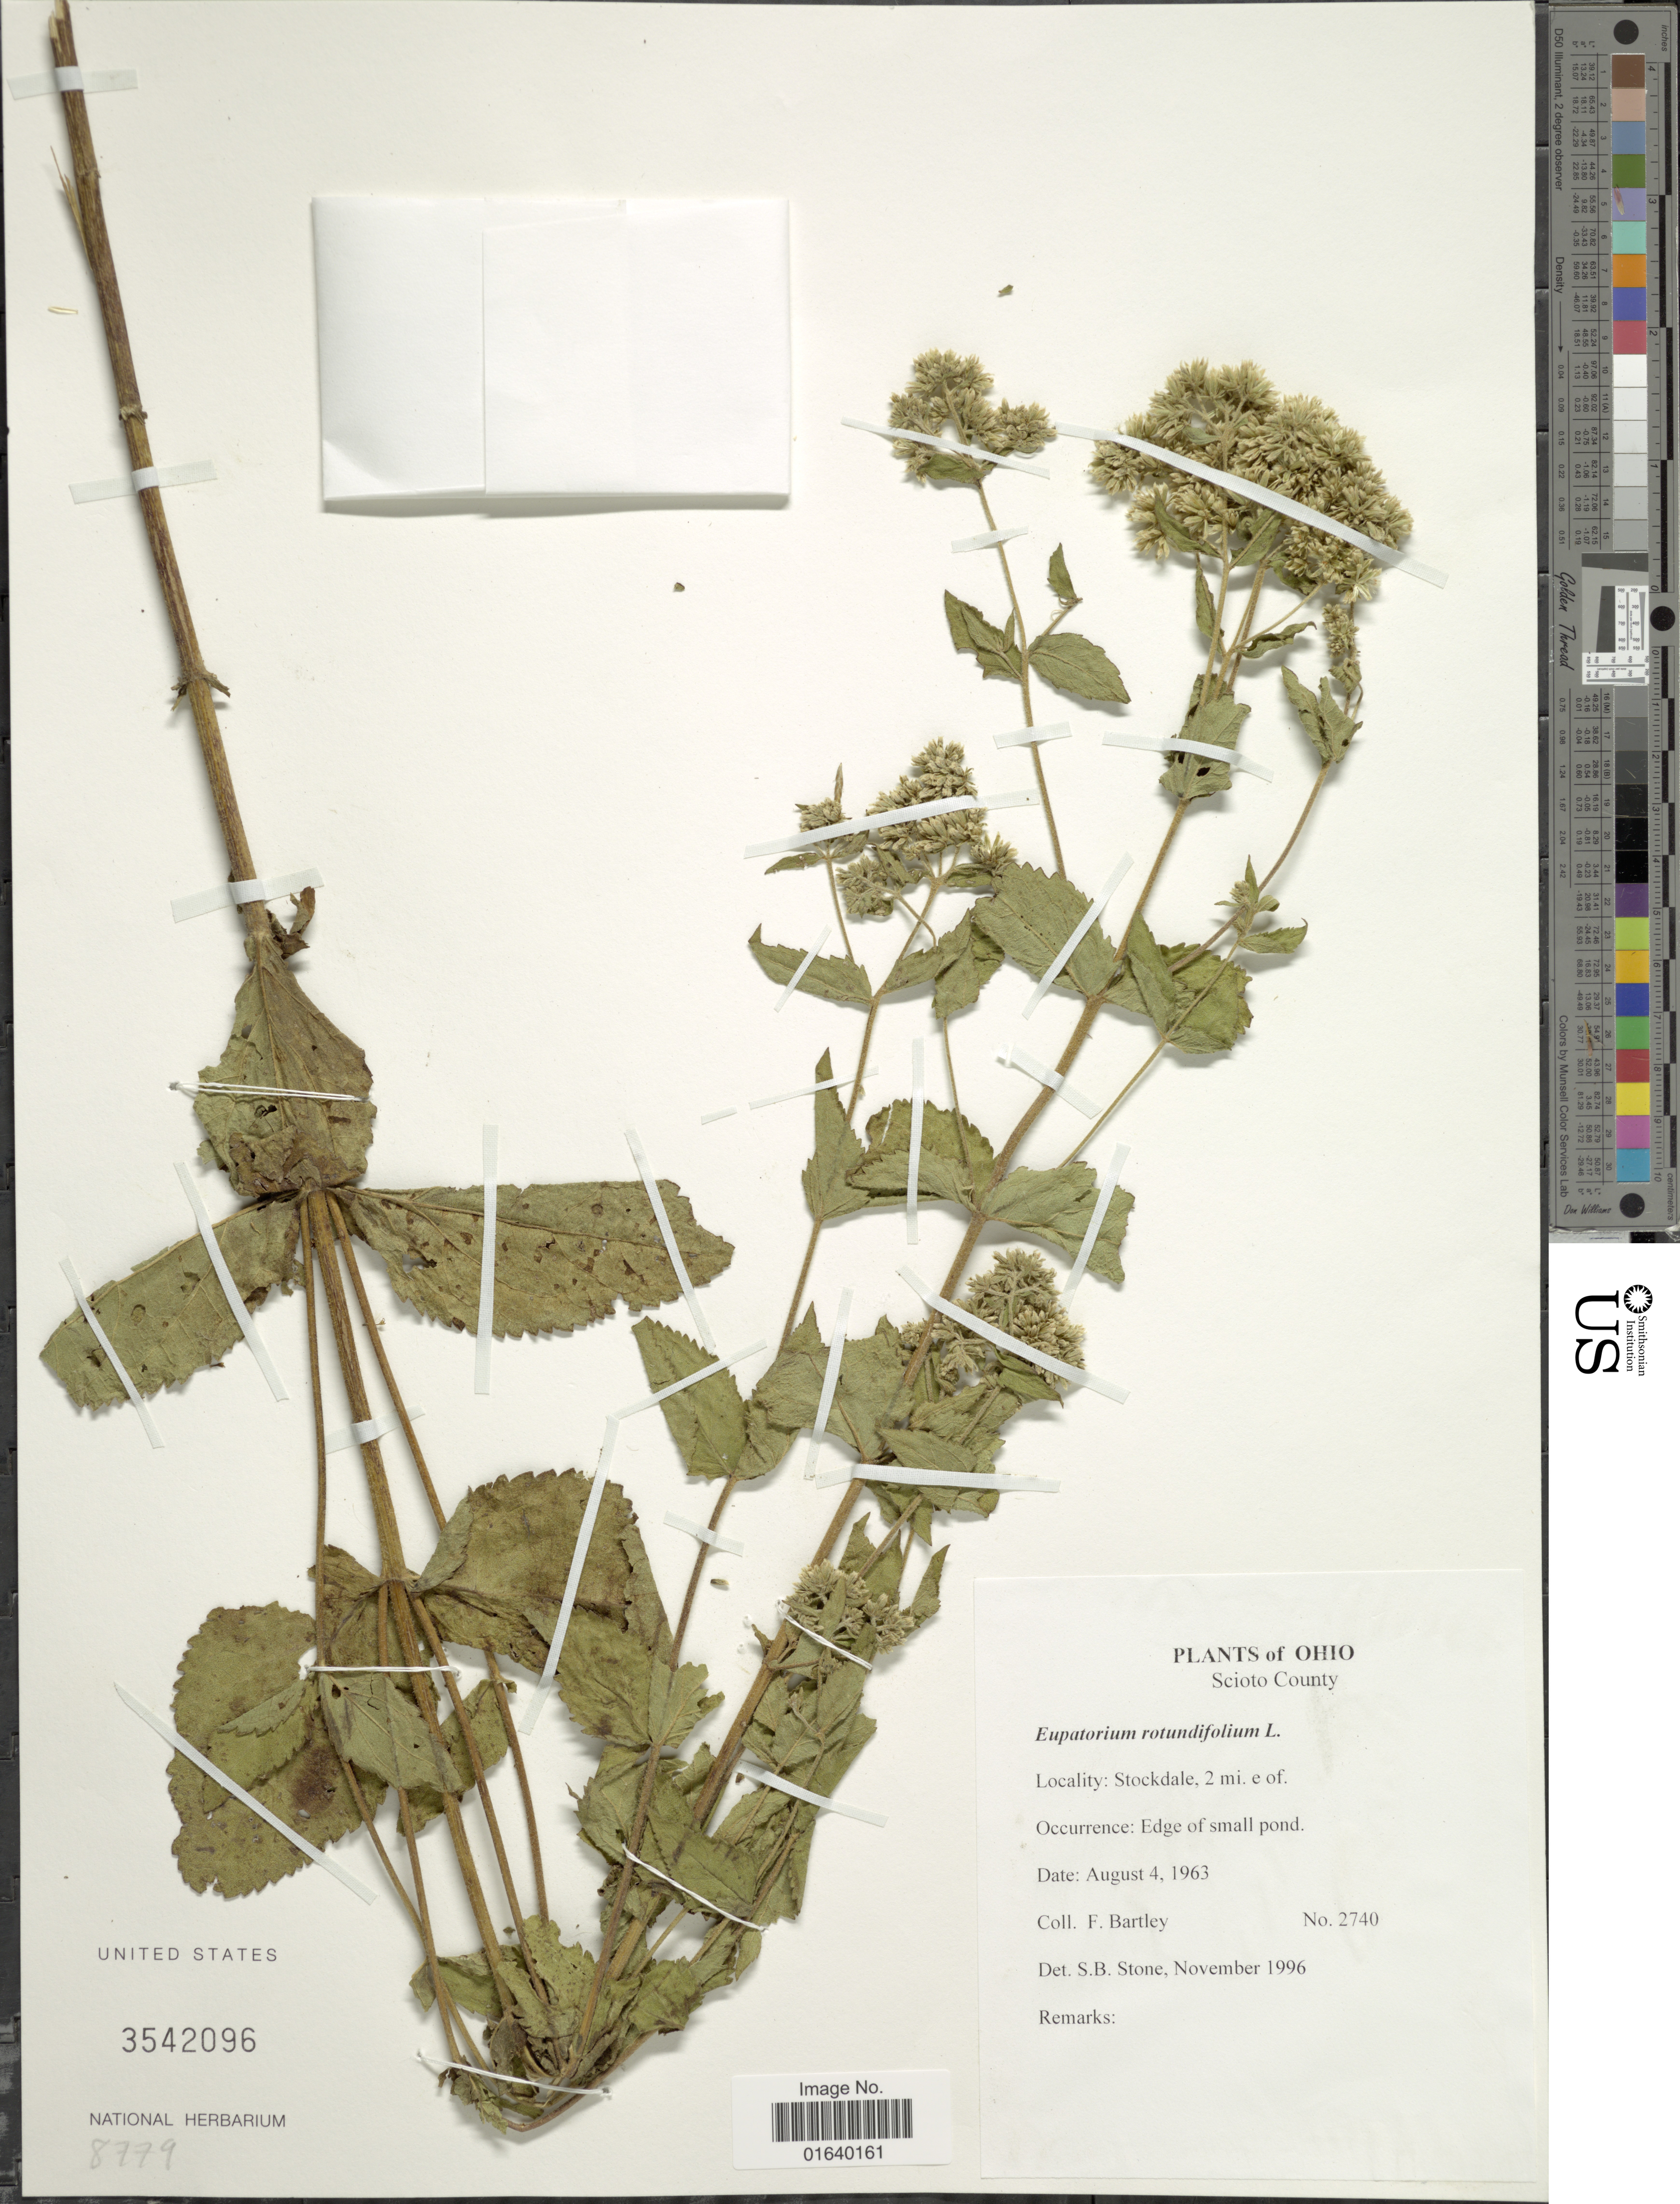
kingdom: Plantae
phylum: Tracheophyta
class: Magnoliopsida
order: Asterales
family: Asteraceae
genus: Eupatorium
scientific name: Eupatorium rotundifolium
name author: L.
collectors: F. Bartley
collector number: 2740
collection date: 1963-08-04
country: United States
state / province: Ohio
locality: Scioto County, Stockdale, 2 mi. e of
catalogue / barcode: US 3542096